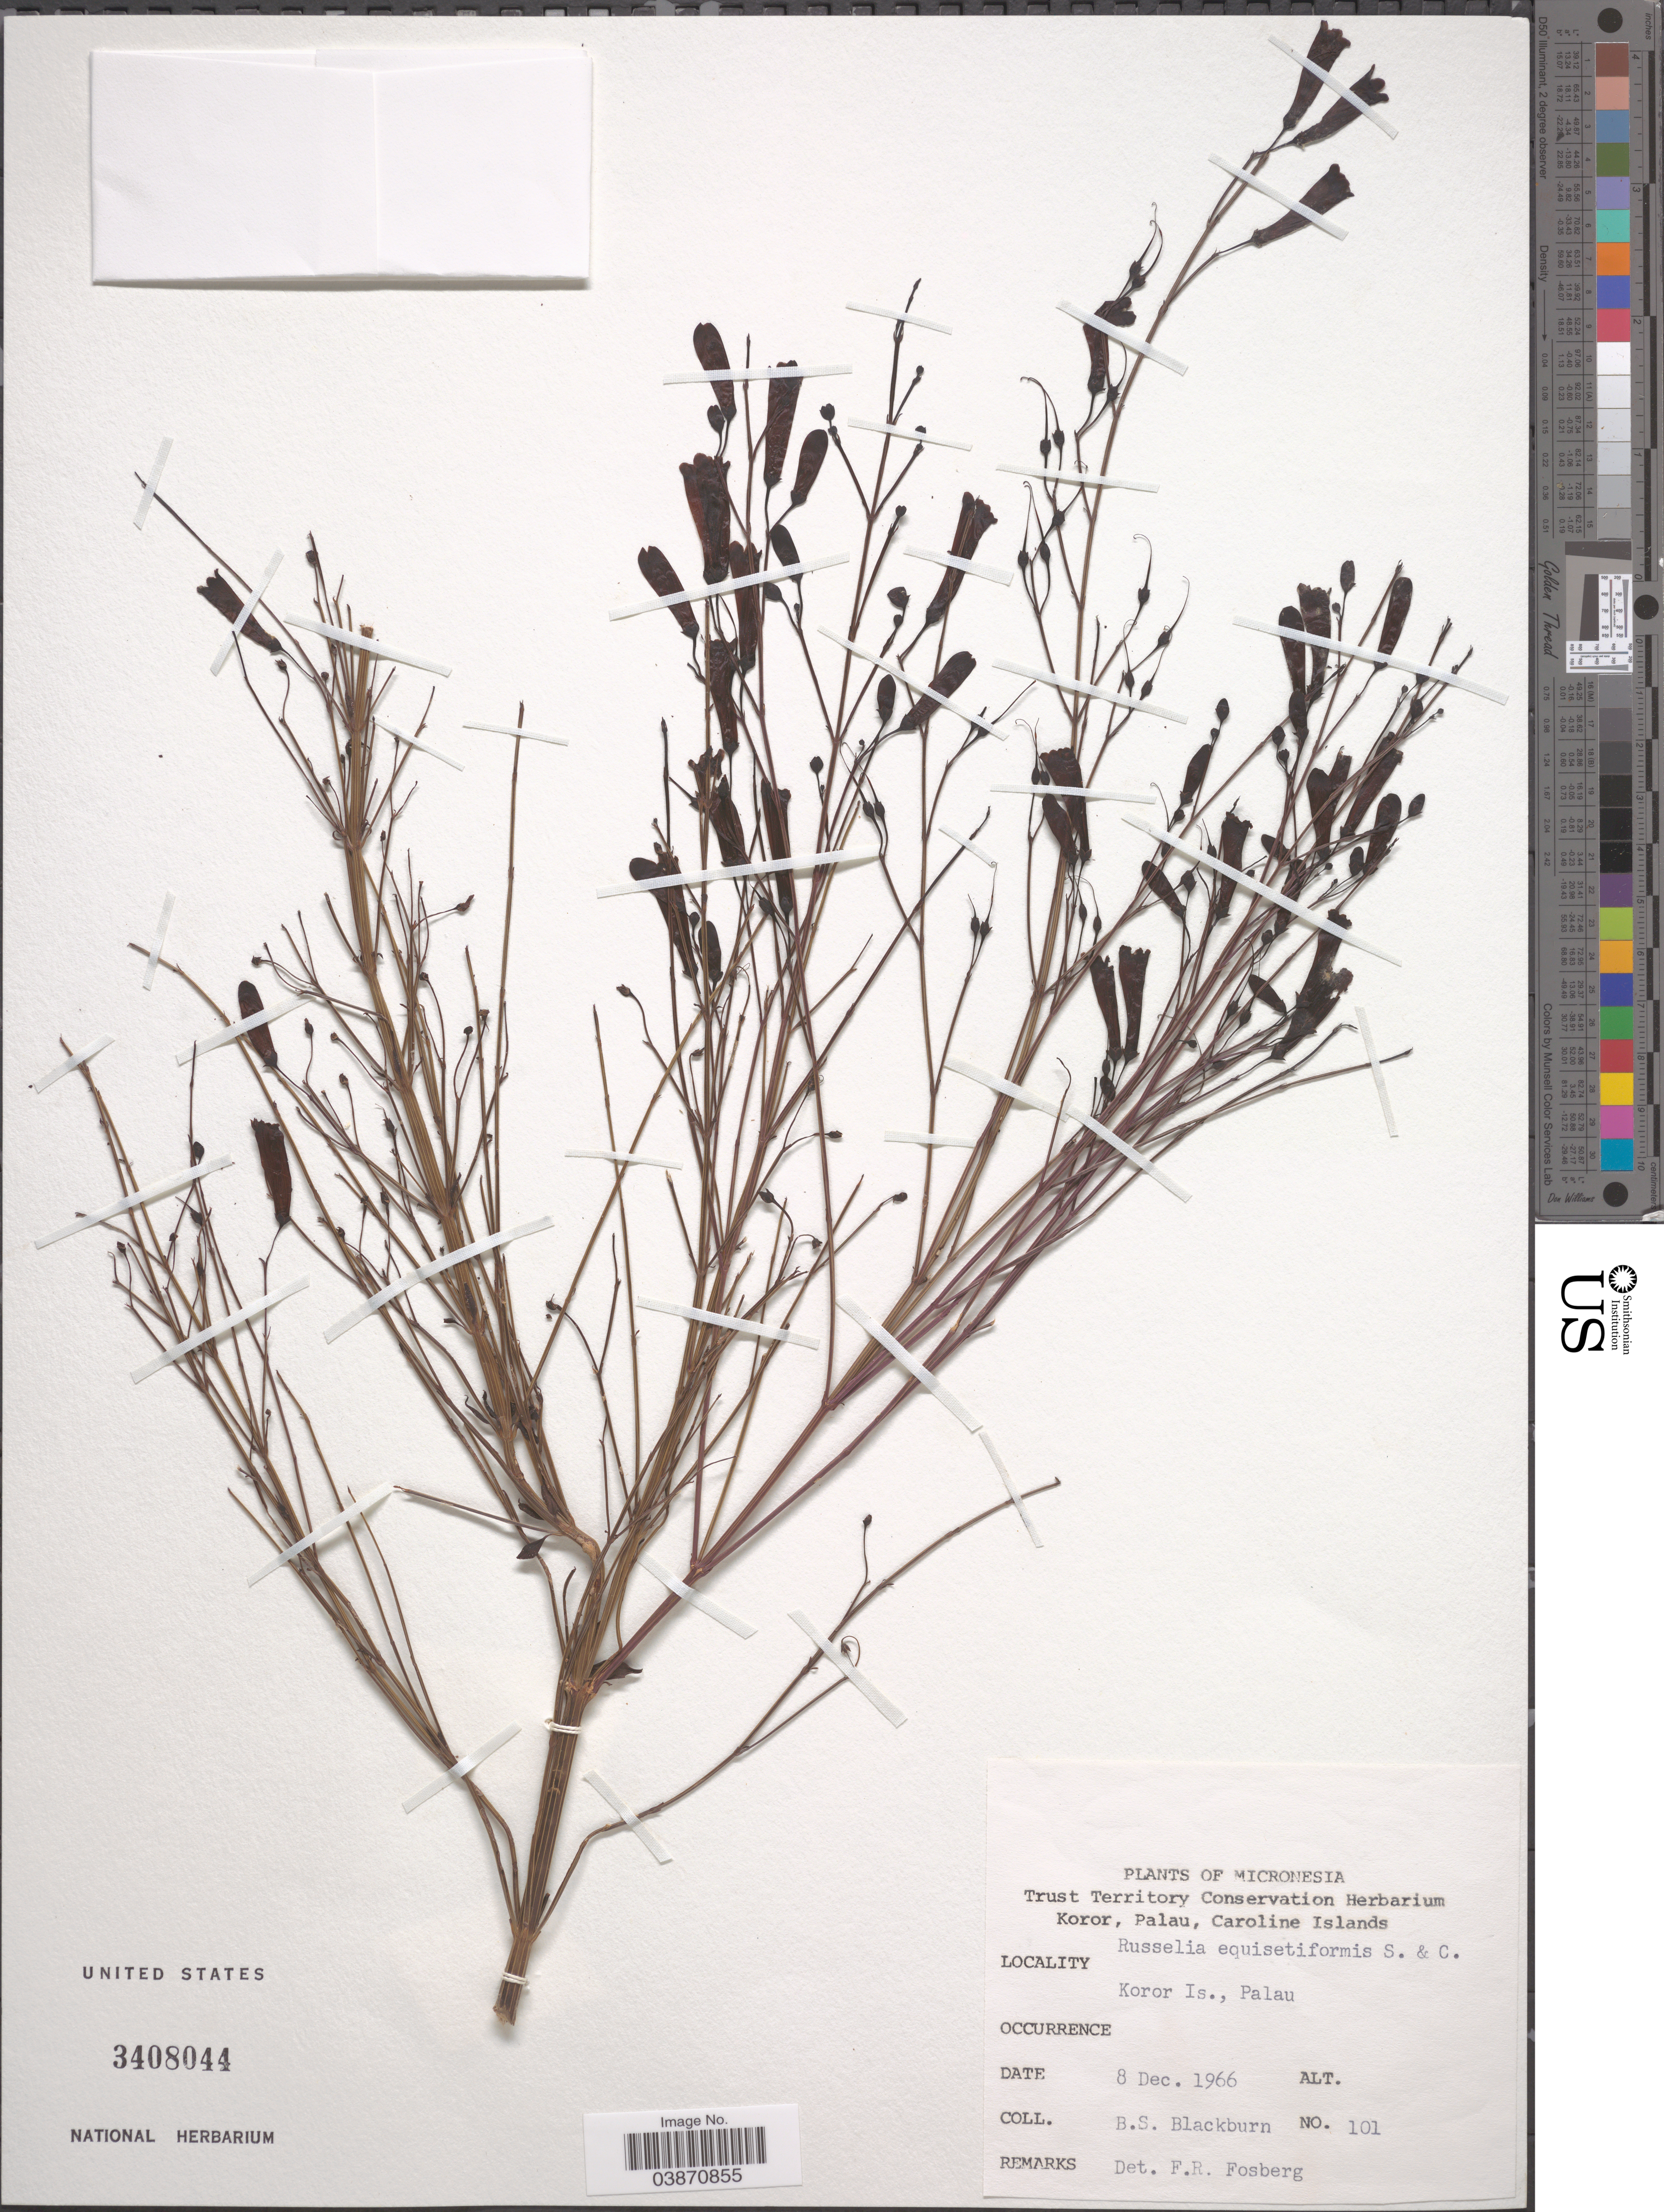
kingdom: Plantae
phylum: Tracheophyta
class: Magnoliopsida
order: Lamiales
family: Plantaginaceae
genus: Russelia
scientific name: Russelia equisetiformis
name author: Schltdl. & Cham.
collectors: B. S. Blackburn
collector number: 101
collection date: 1966-12-08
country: Palau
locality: Micronesia. Koror Is., Palau.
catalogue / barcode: US 3408044